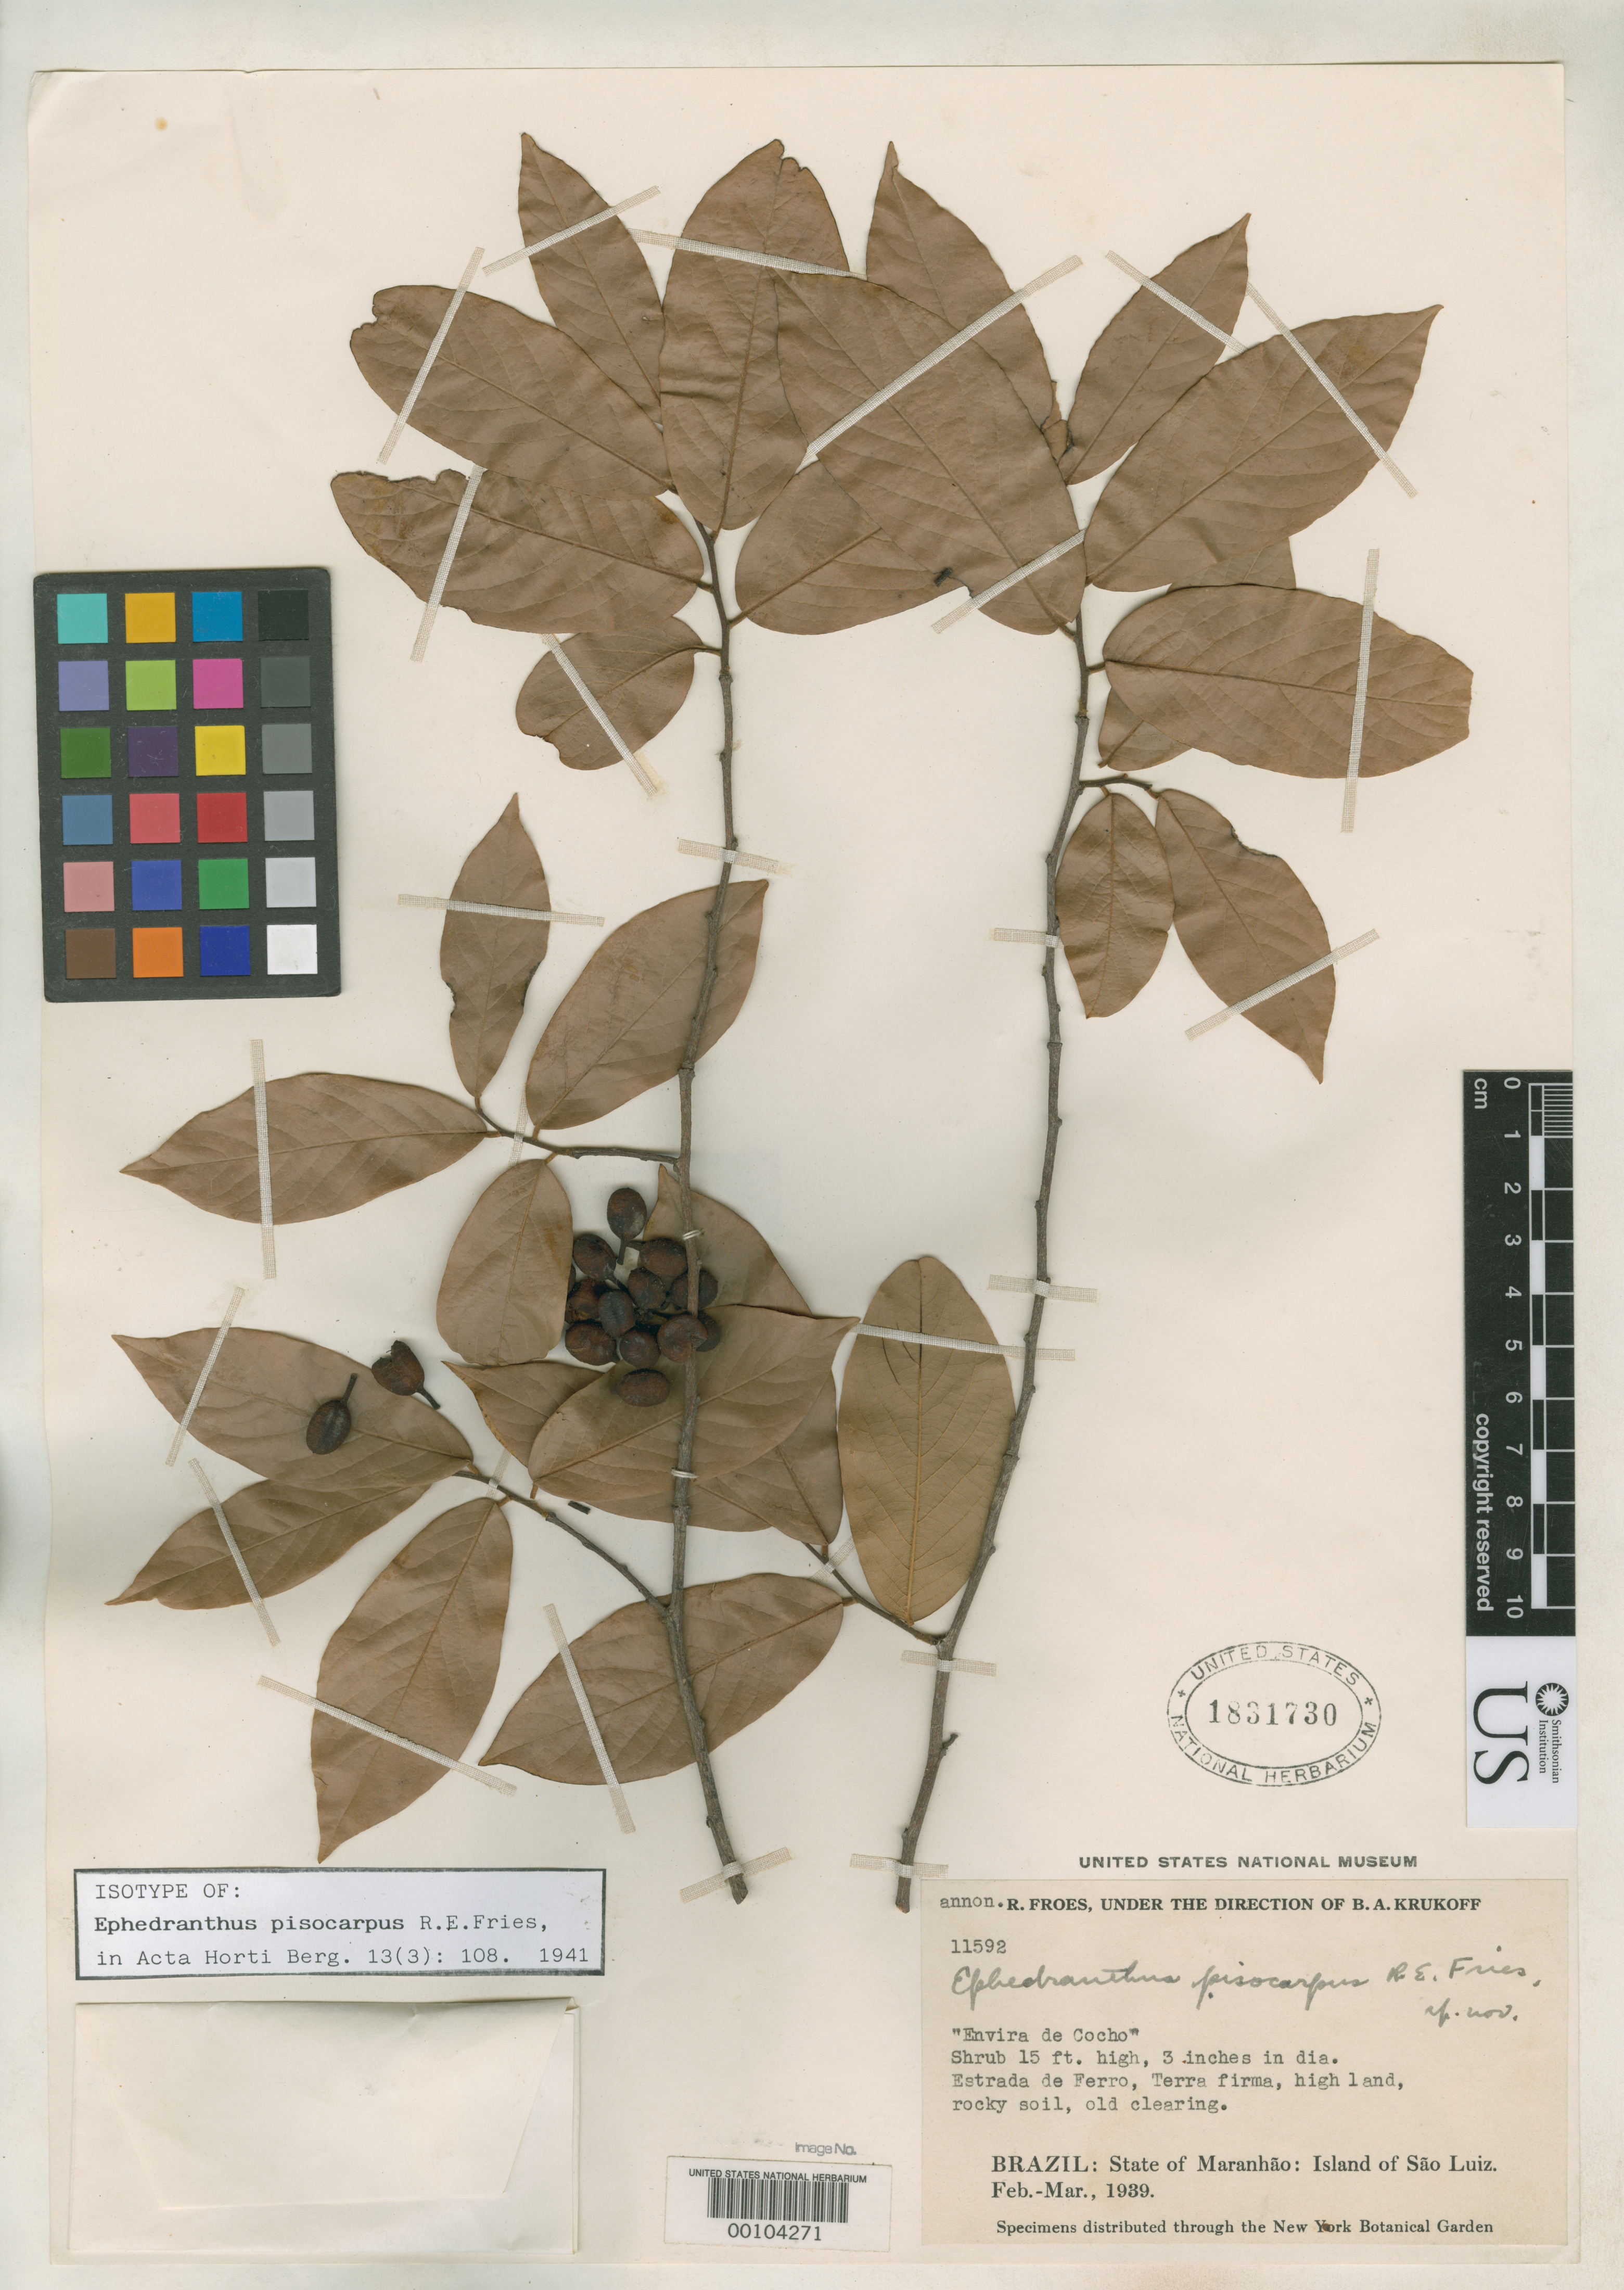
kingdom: Plantae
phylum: Tracheophyta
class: Magnoliopsida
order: Magnoliales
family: Annonaceae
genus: Ephedranthus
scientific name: Ephedranthus pisocarpus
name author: R.E. Fr.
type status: Isotype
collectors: R. L. Fróes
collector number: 11592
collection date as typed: Feb 1939 to -- Mar 1939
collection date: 1939-02/1939-03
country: Brazil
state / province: Maranhão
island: Sao Luiz Island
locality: Estrada do Barreto.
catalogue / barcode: US 1831730